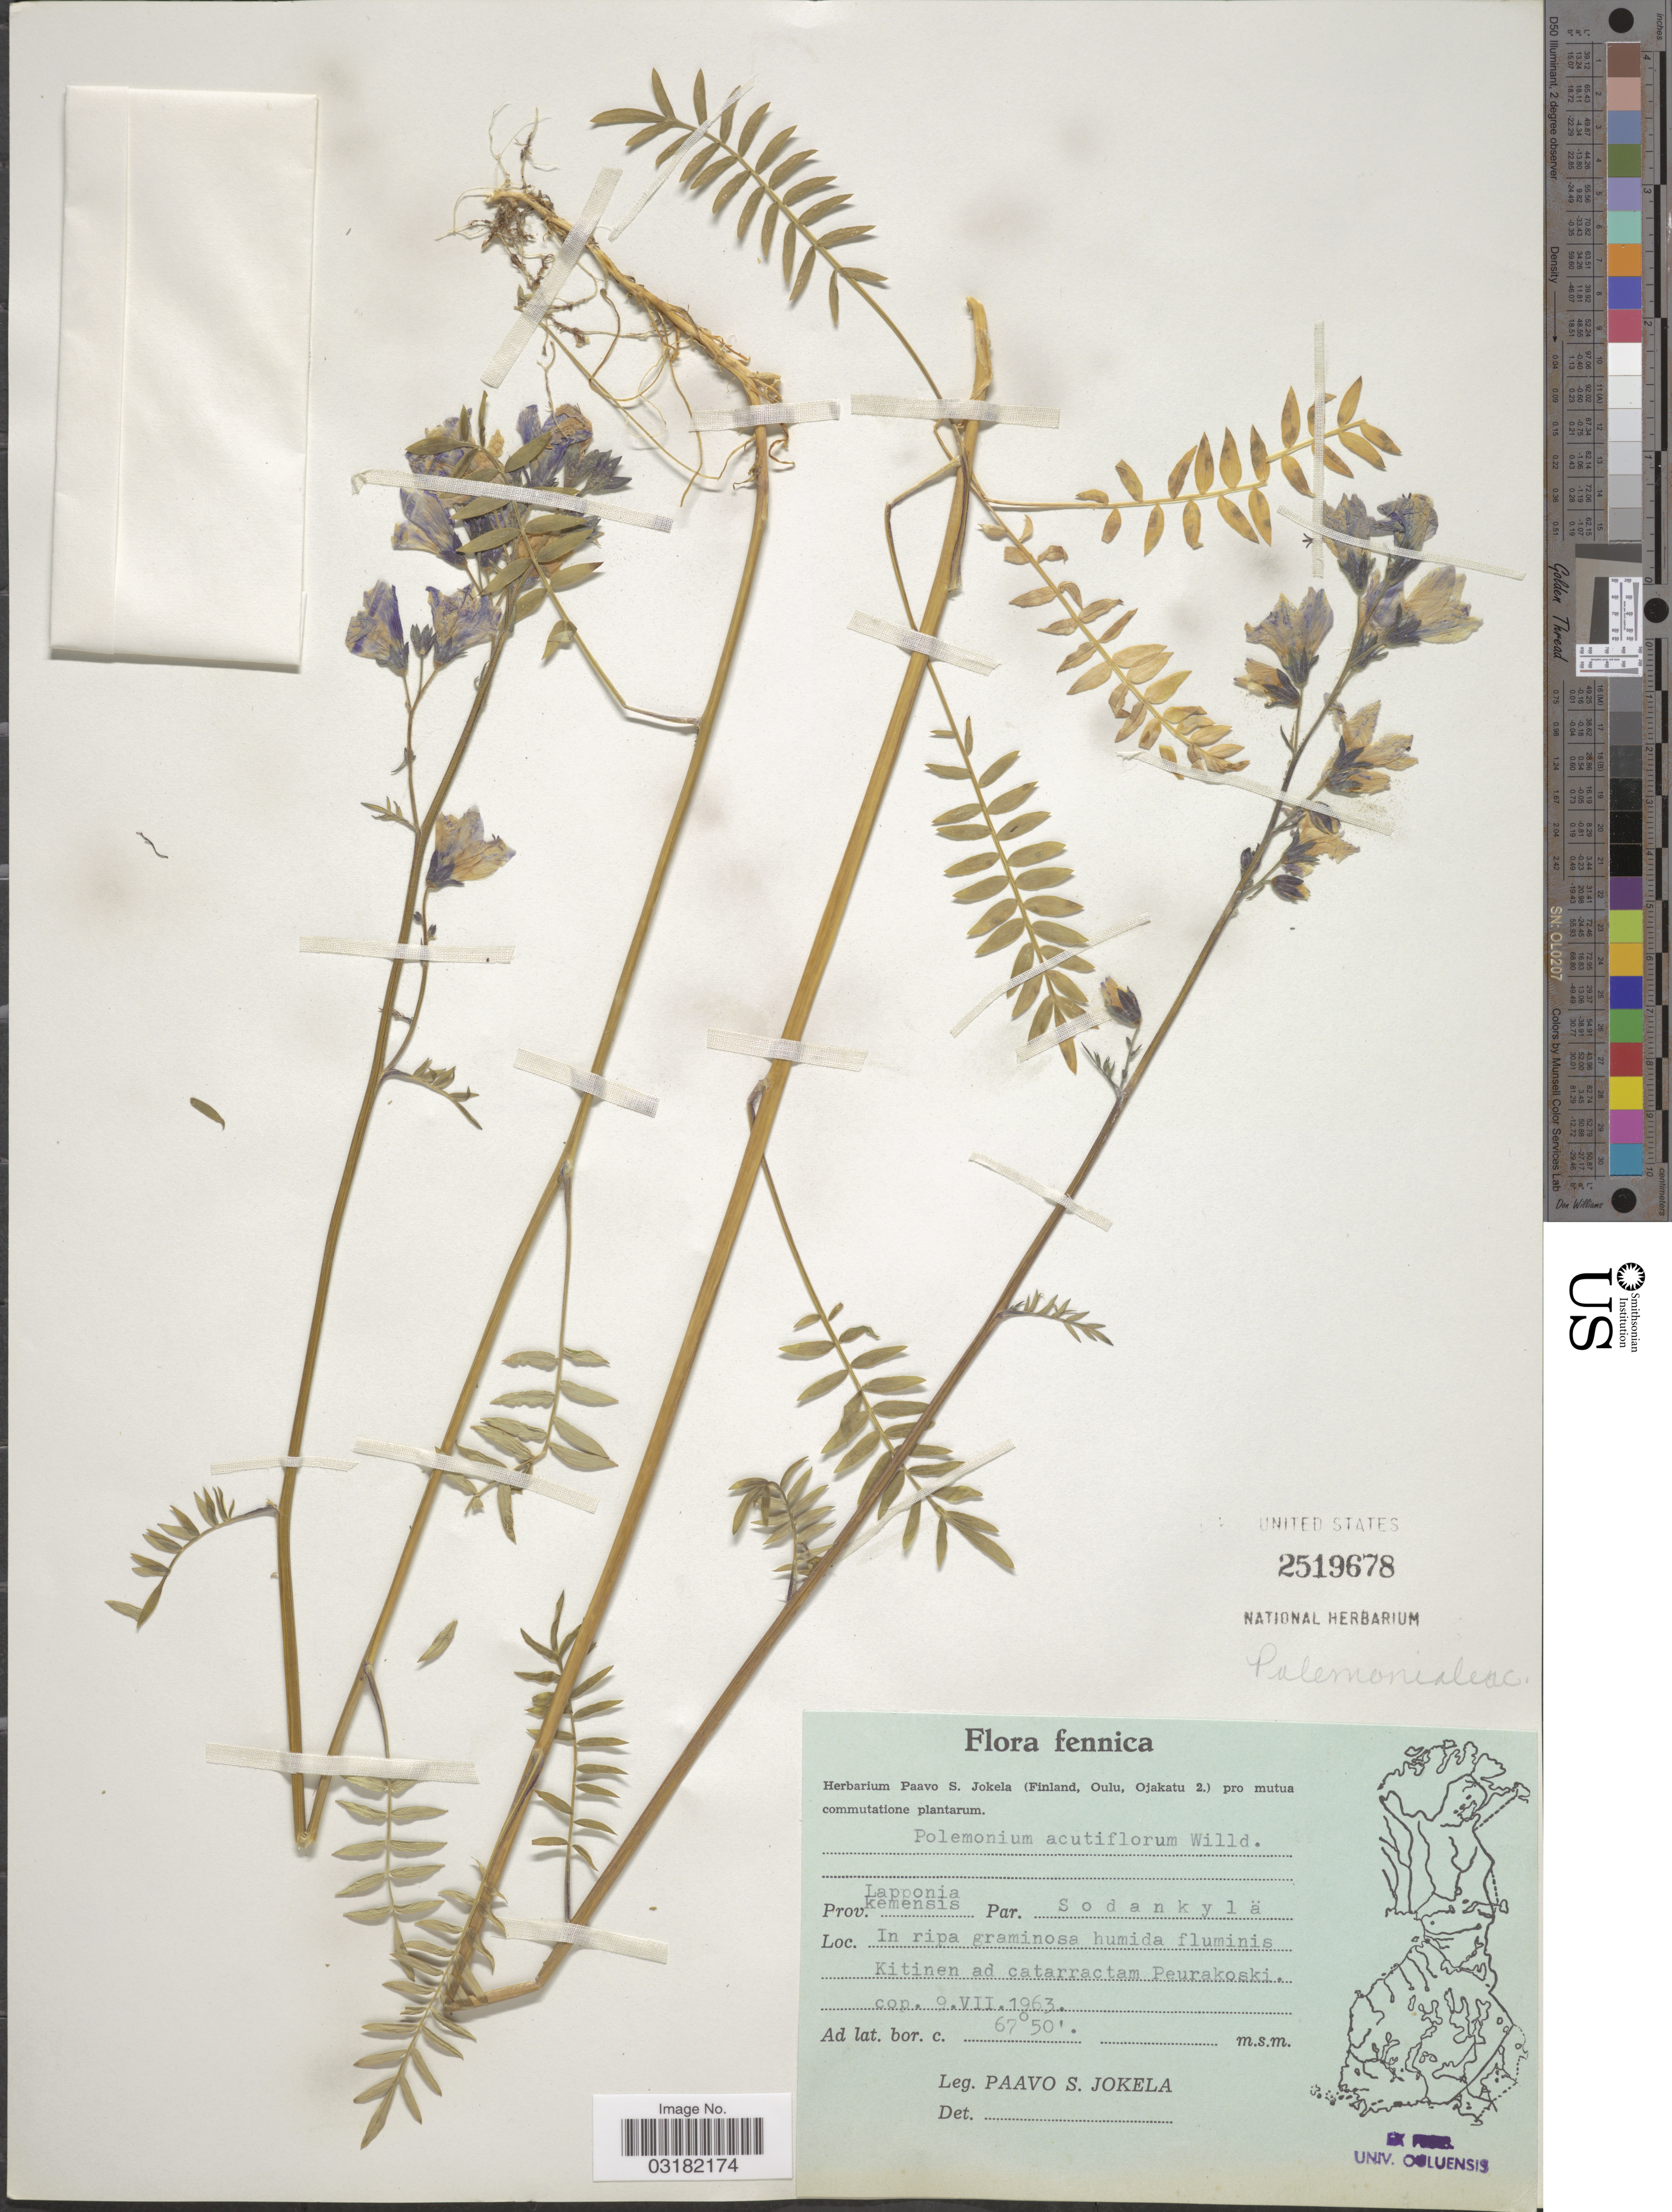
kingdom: Plantae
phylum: Tracheophyta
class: Magnoliopsida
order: Ericales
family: Polemoniaceae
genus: Polemonium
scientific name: Polemonium acutiflorum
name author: Willd. ex Roem. & Schult.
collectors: P. Jokela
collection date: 1963-07-09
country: Finland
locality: Fennica. Prov. Lapponia kemensis, Par. Sodankylä. In ripa graminosa humida fluminis Kitinen ad catarractam Peurakoski. cop.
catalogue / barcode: US 2519678